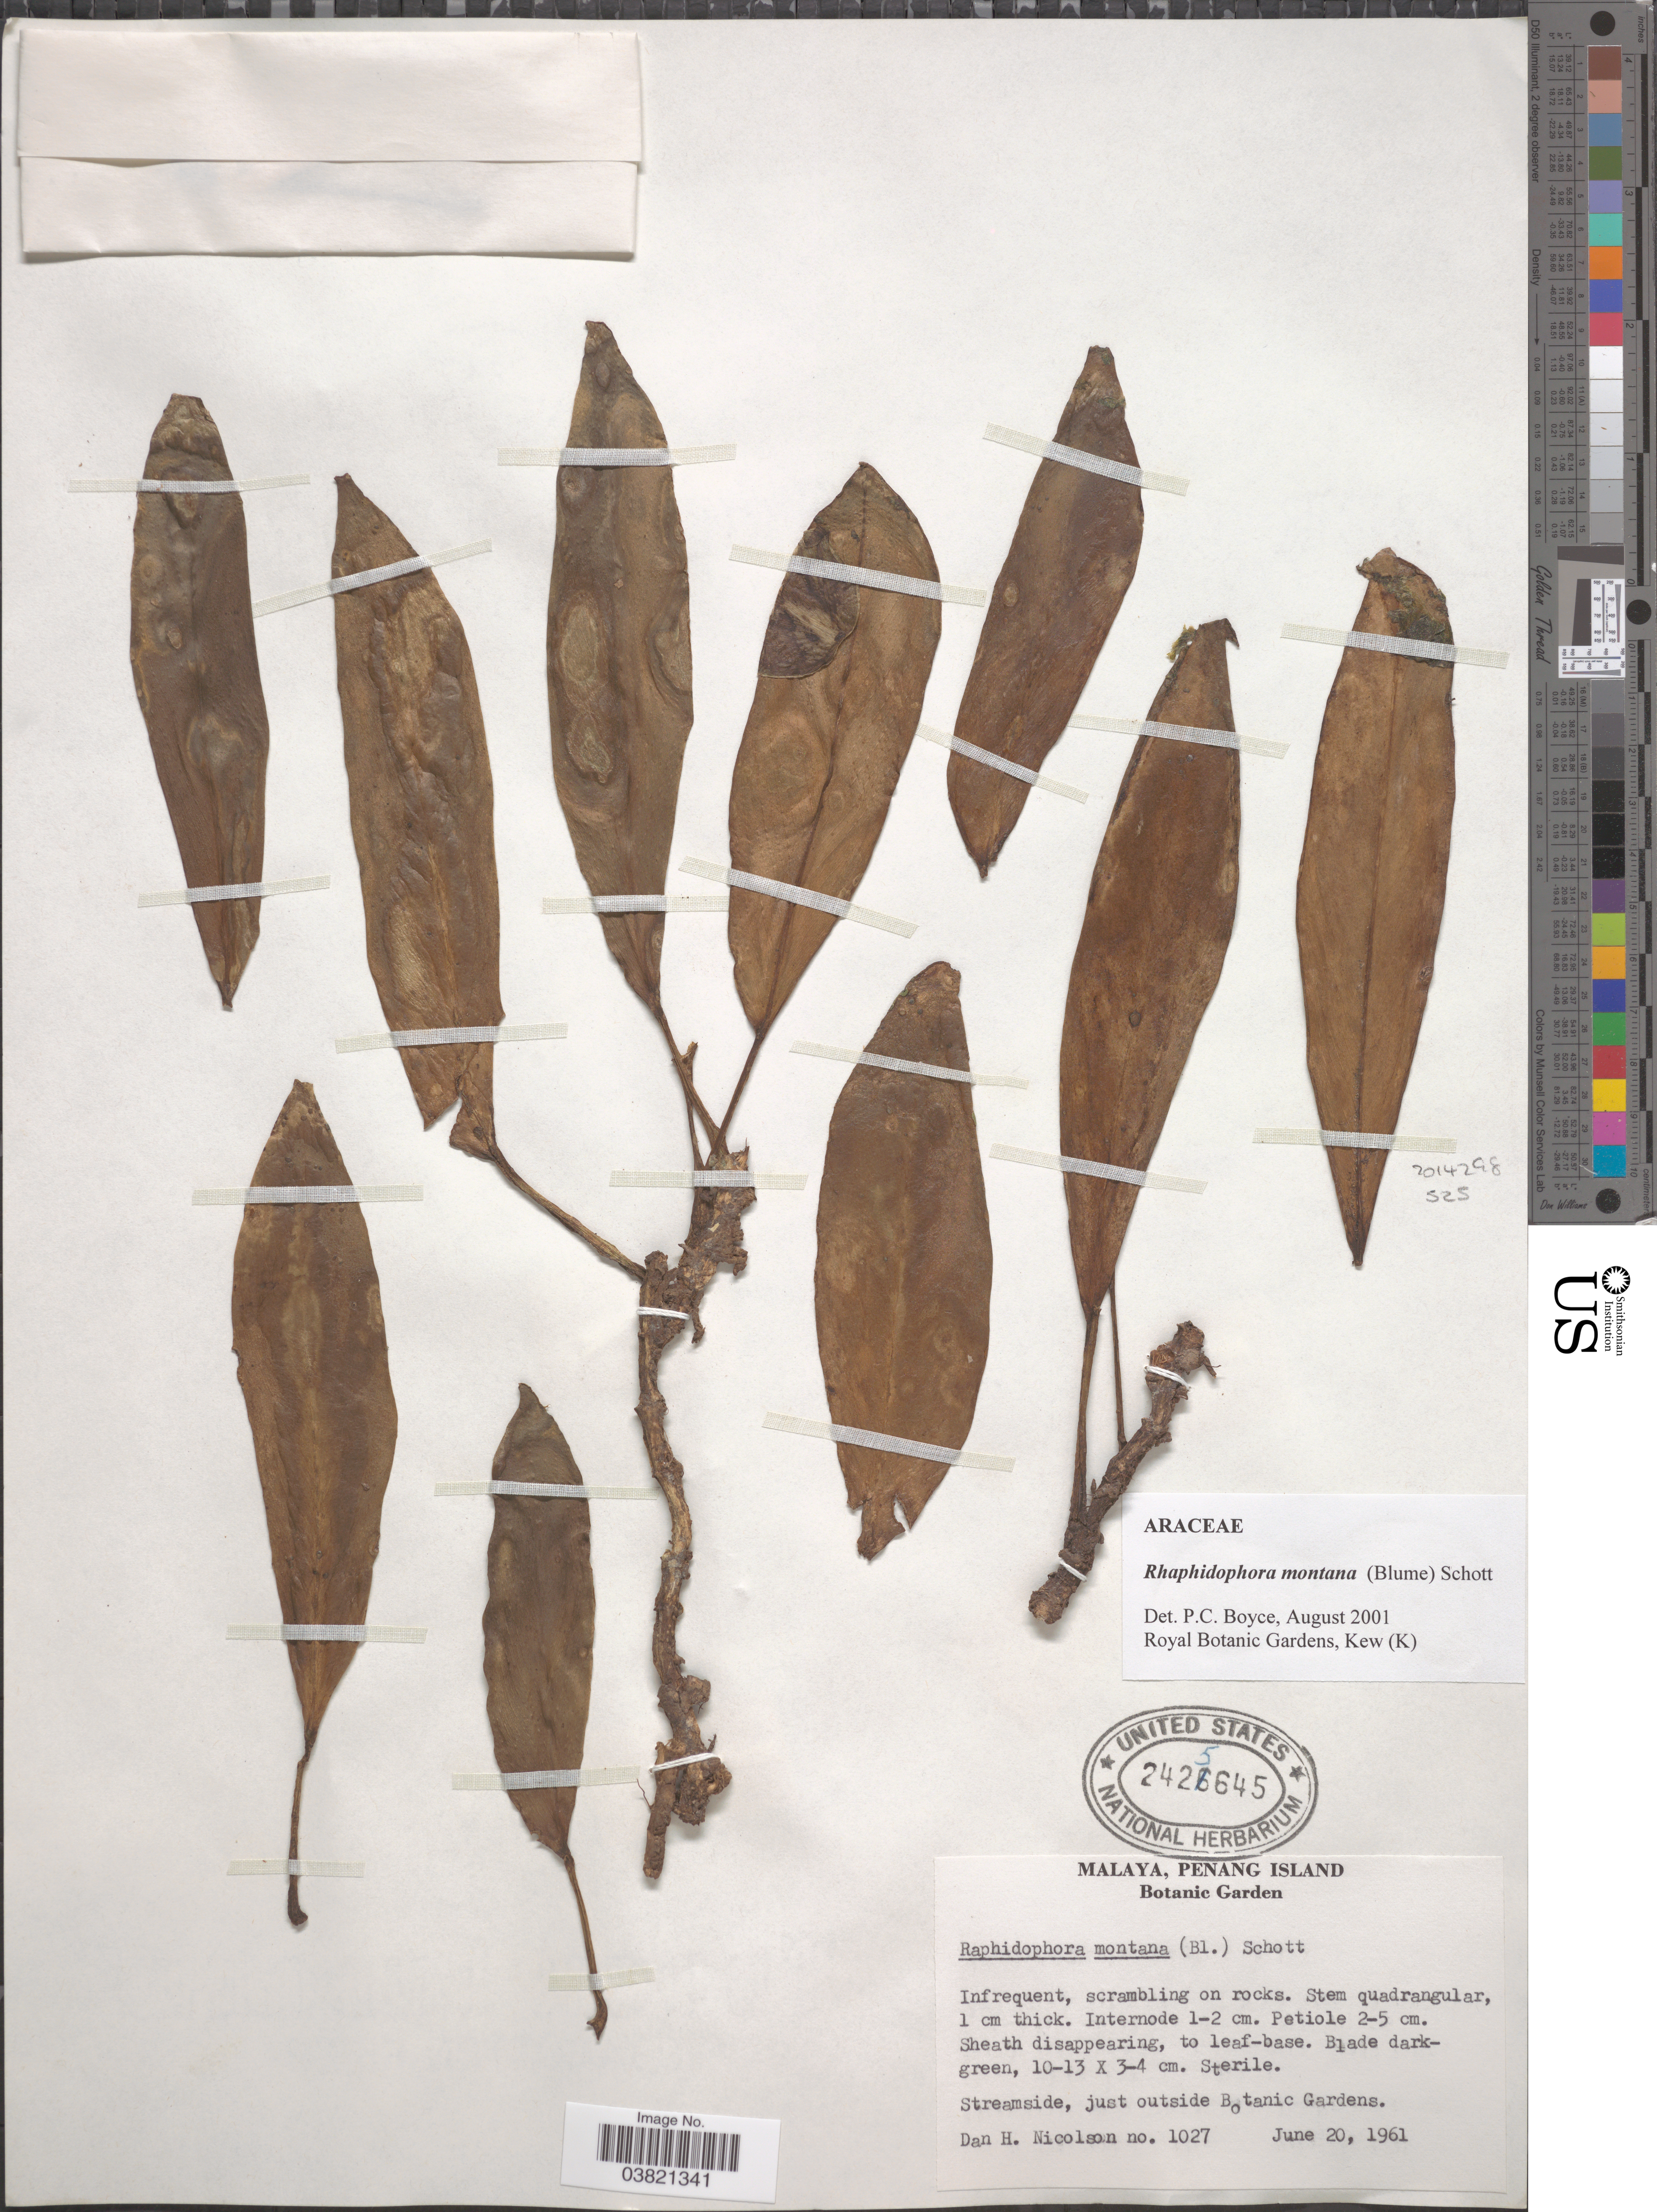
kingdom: Plantae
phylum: Tracheophyta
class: Liliopsida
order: Alismatales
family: Araceae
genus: Rhaphidophora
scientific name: Rhaphidophora montana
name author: (Blume) Schott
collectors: D. H. Nicolson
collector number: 1027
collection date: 1961-06-20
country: Malaysia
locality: Malaya, Penang Island. Botanic Garden. Streamside, just outside Botanic Gardens.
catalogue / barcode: US 2425645